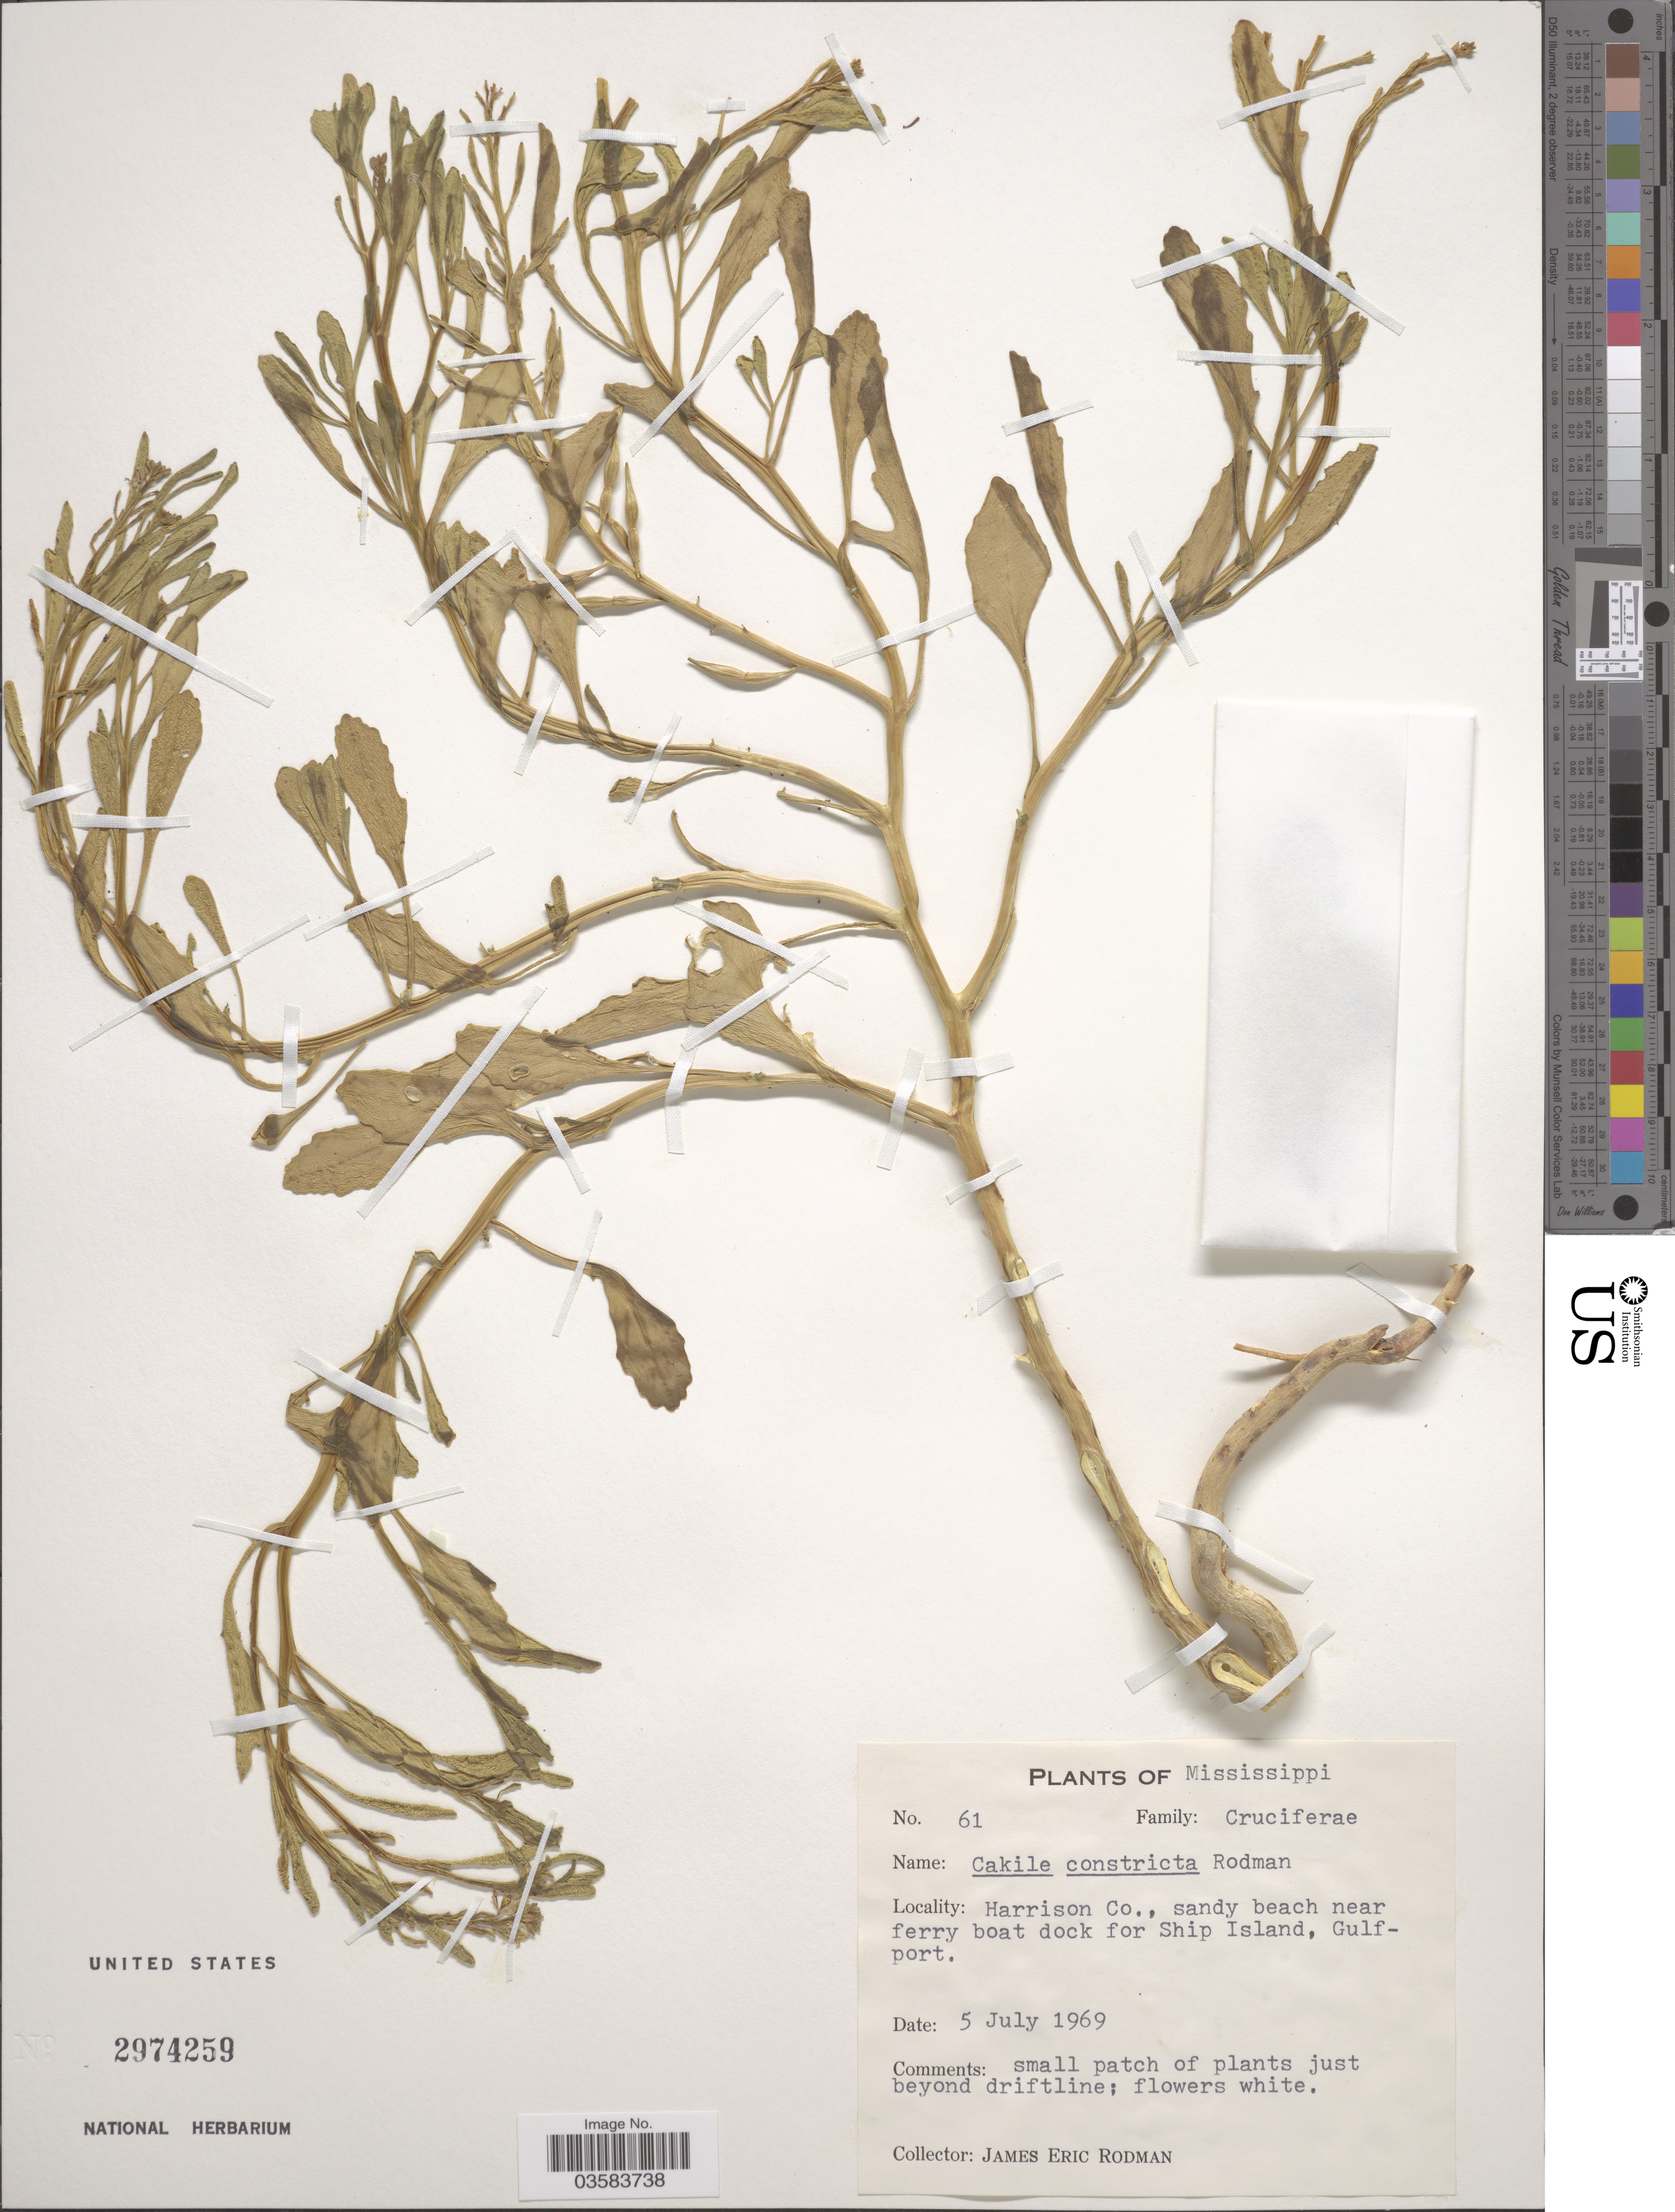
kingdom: Plantae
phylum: Tracheophyta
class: Magnoliopsida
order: Brassicales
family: Brassicaceae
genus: Cakile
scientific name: Cakile constricta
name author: Rodman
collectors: J. Rodman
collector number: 61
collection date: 1969-07-05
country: United States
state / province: Mississippi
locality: Harrison Co., sandy beach near ferry boat dock for Ship Island, Gulf-port.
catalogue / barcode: US 2974259